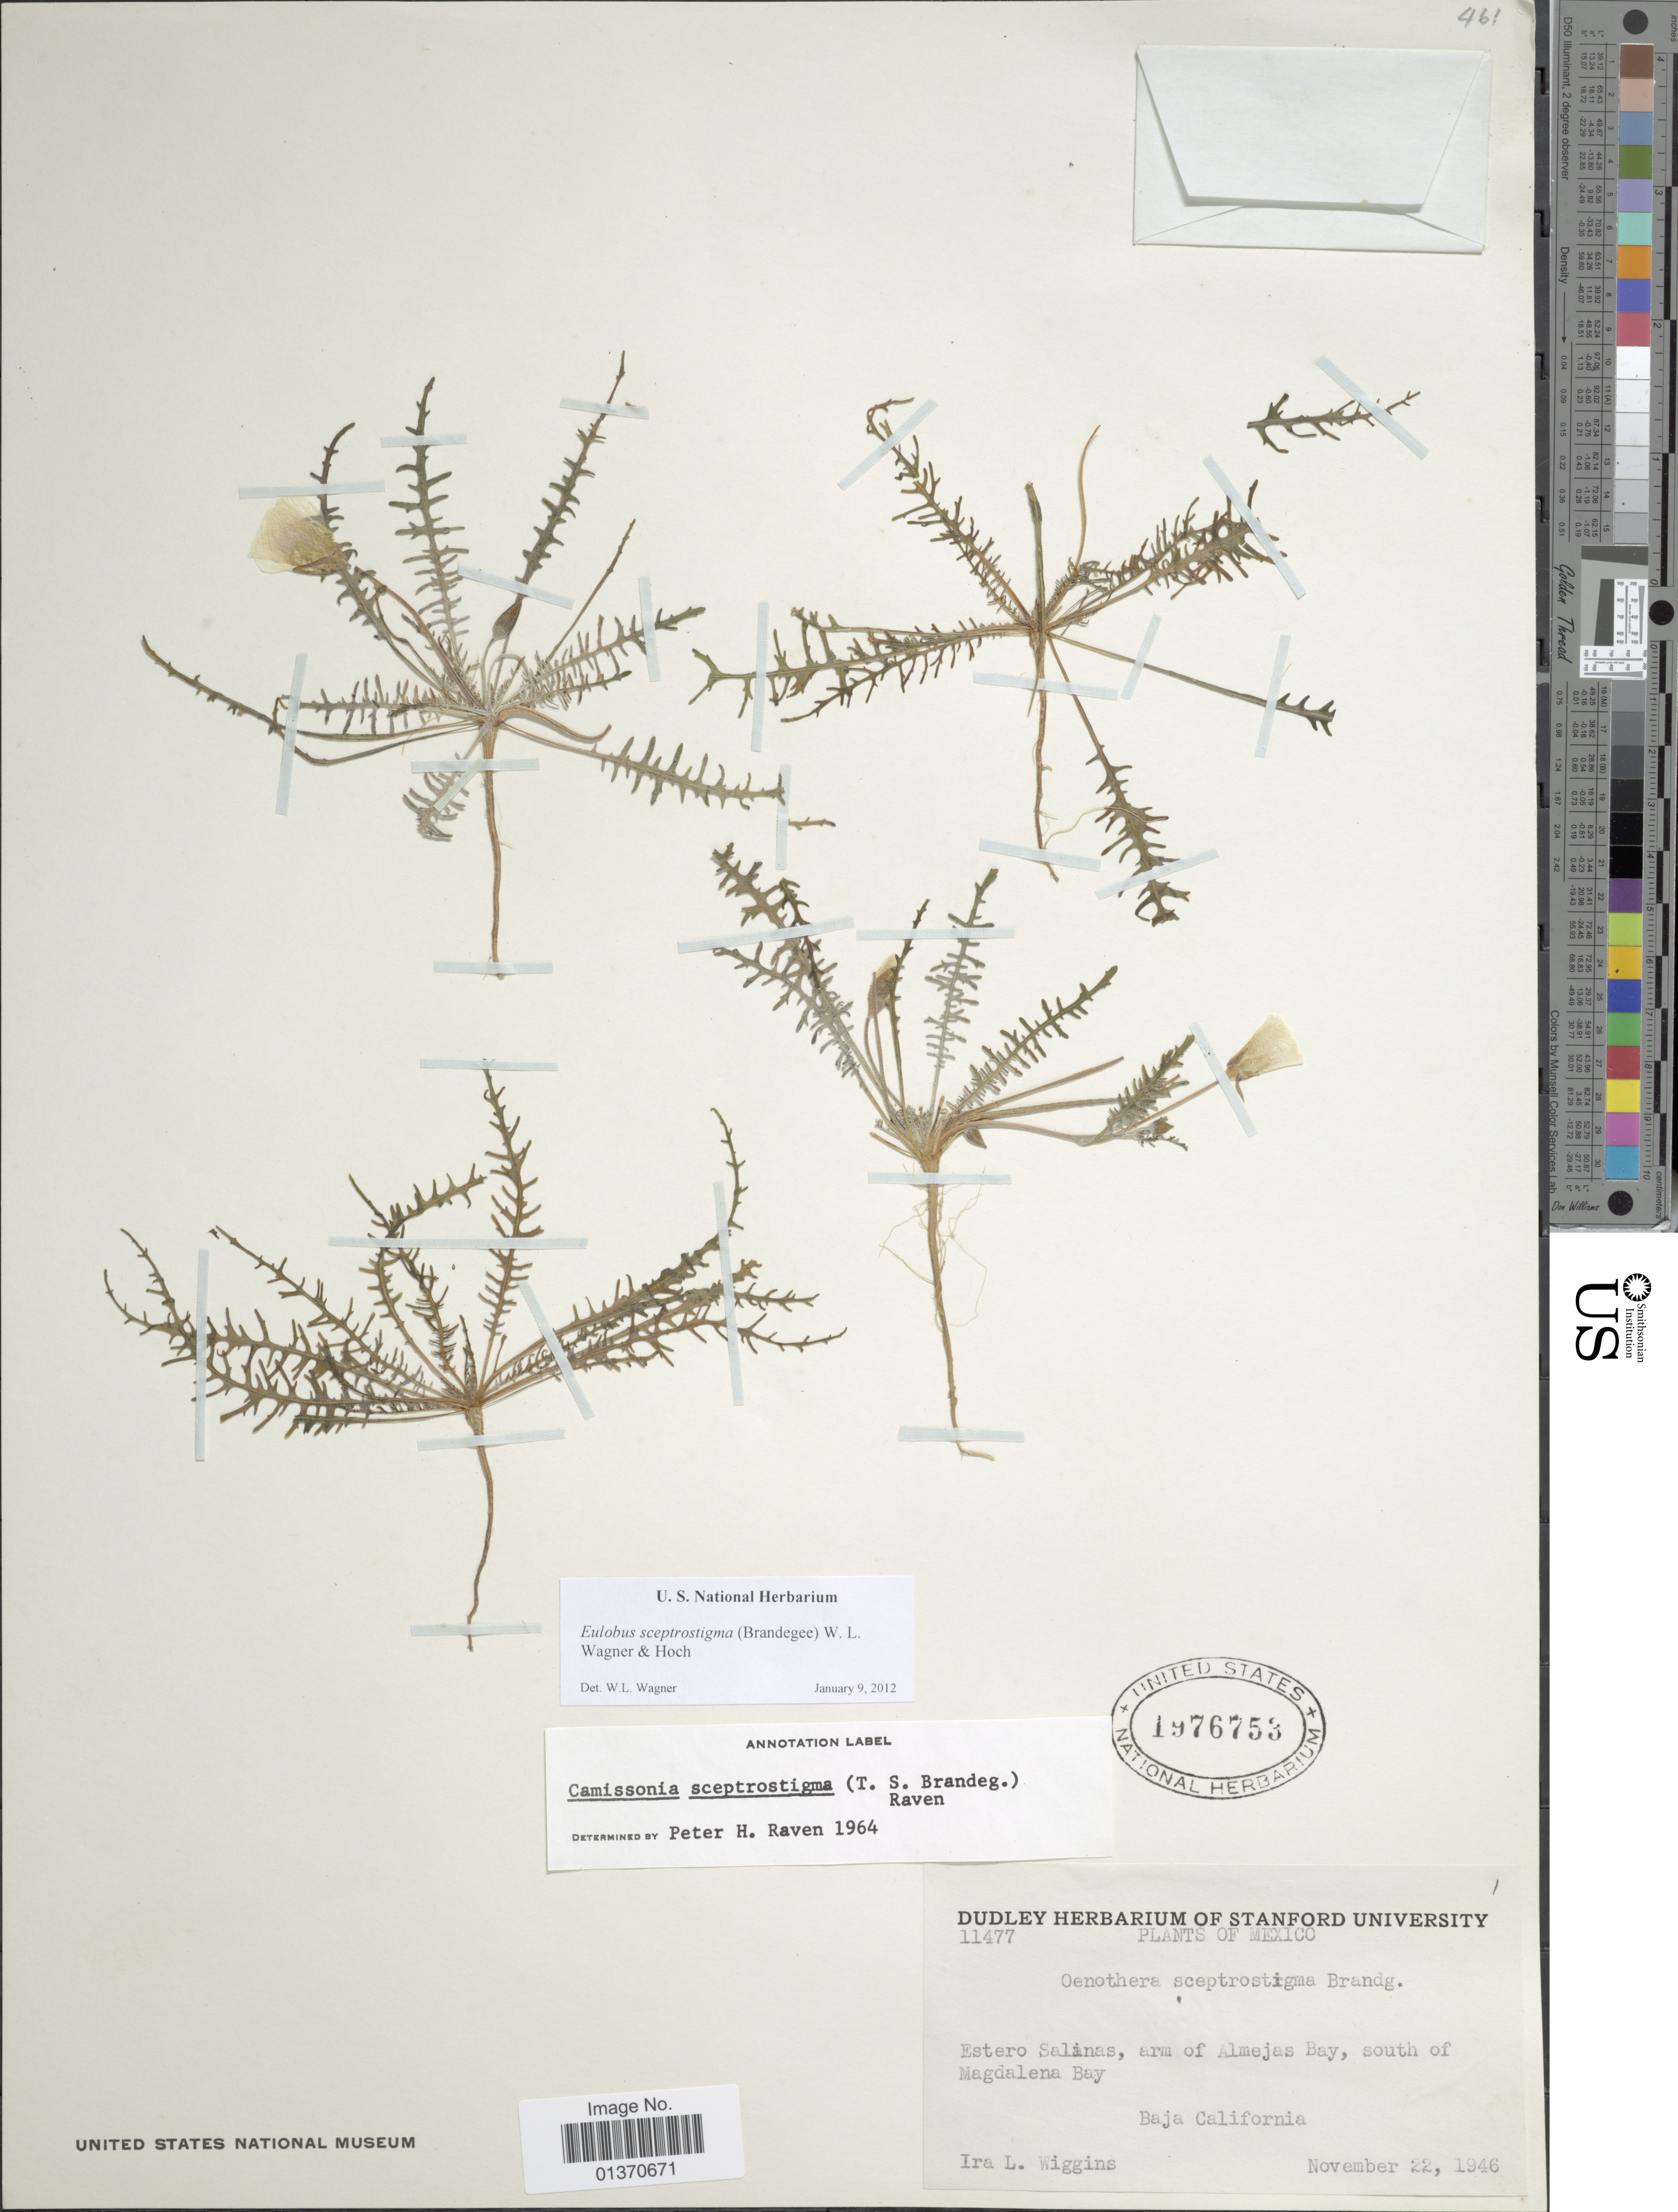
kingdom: Plantae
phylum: Tracheophyta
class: Magnoliopsida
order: Myrtales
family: Onagraceae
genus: Eulobus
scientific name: Eulobus sceptrostigma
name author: (Brandegee) W.L. Wagner & Hoch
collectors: I. L. Wiggins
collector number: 11477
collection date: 1946-11-22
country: Mexico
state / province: Baja California Sur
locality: Estero Salinas, arm of Almejas Bay, south of Magdalena Bay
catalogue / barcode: US 1976753